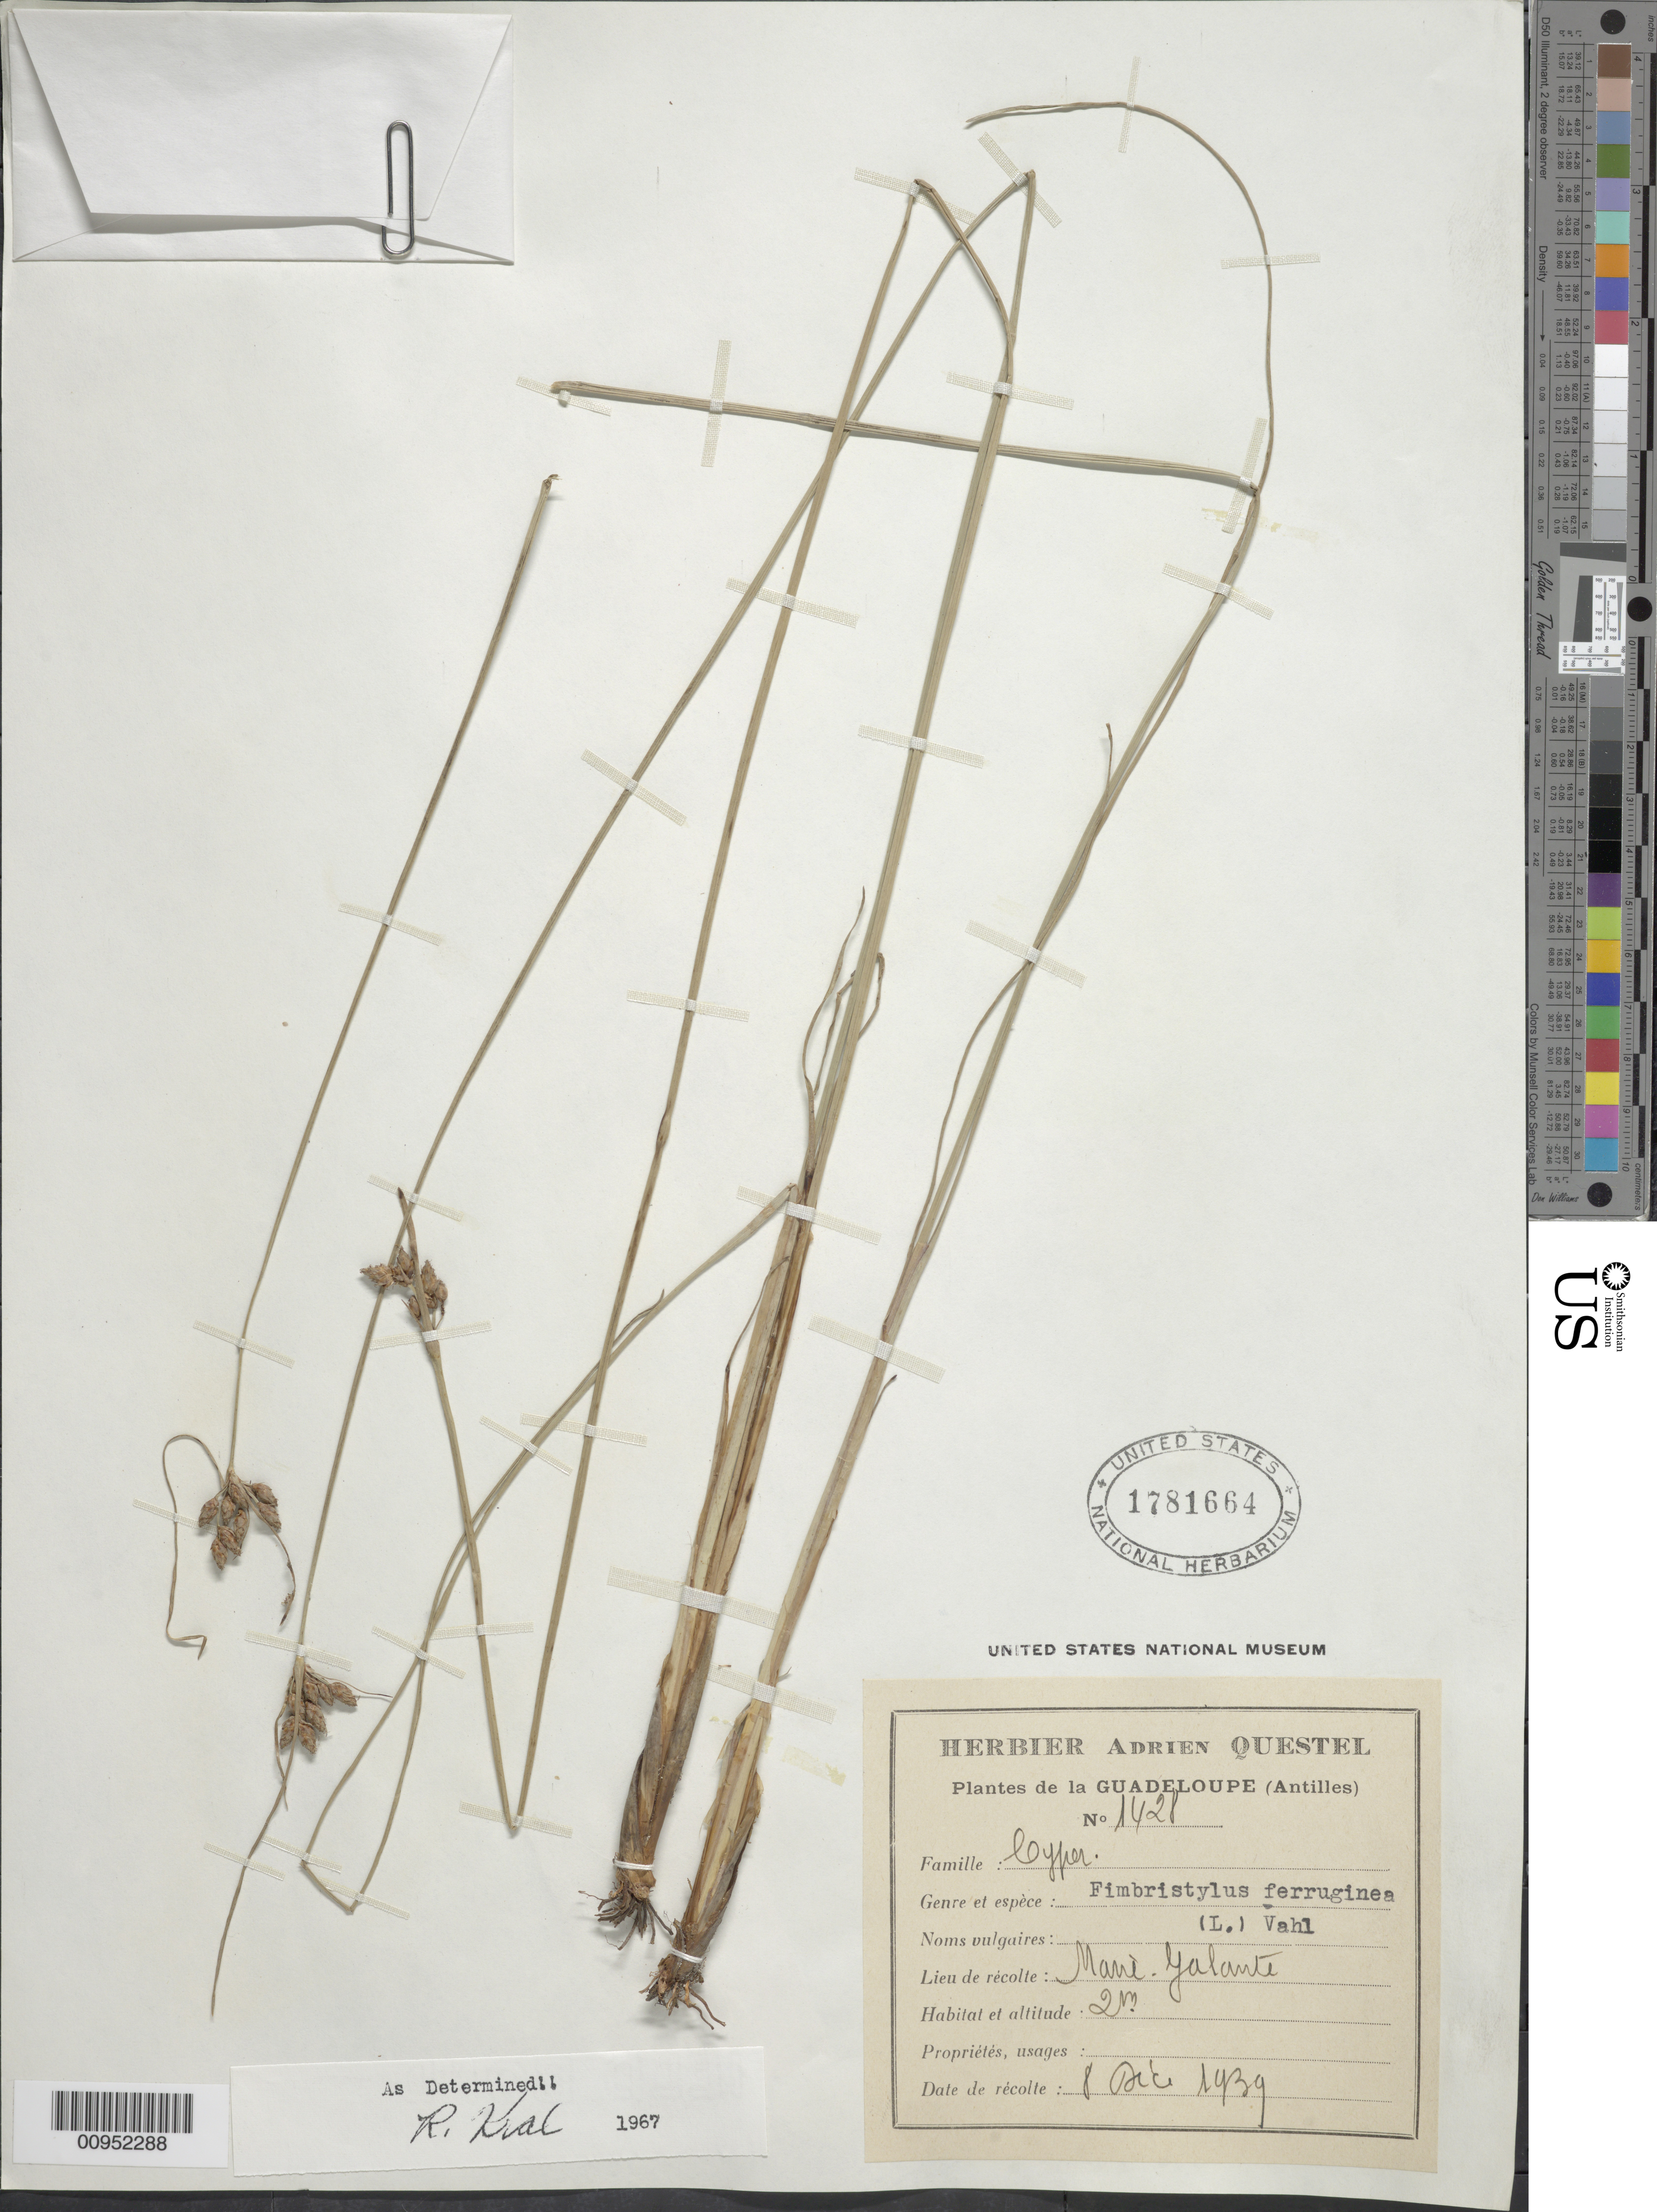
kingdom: Plantae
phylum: Tracheophyta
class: Liliopsida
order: Poales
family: Cyperaceae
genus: Fimbristylis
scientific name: Fimbristylis ferruginea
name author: (L.) Vahl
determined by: Kral, Robert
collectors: A. Questel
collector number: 1428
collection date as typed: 08 Dec 1939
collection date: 1939-12-08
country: Guadeloupe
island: Marie Galante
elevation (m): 2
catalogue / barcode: US 1781664